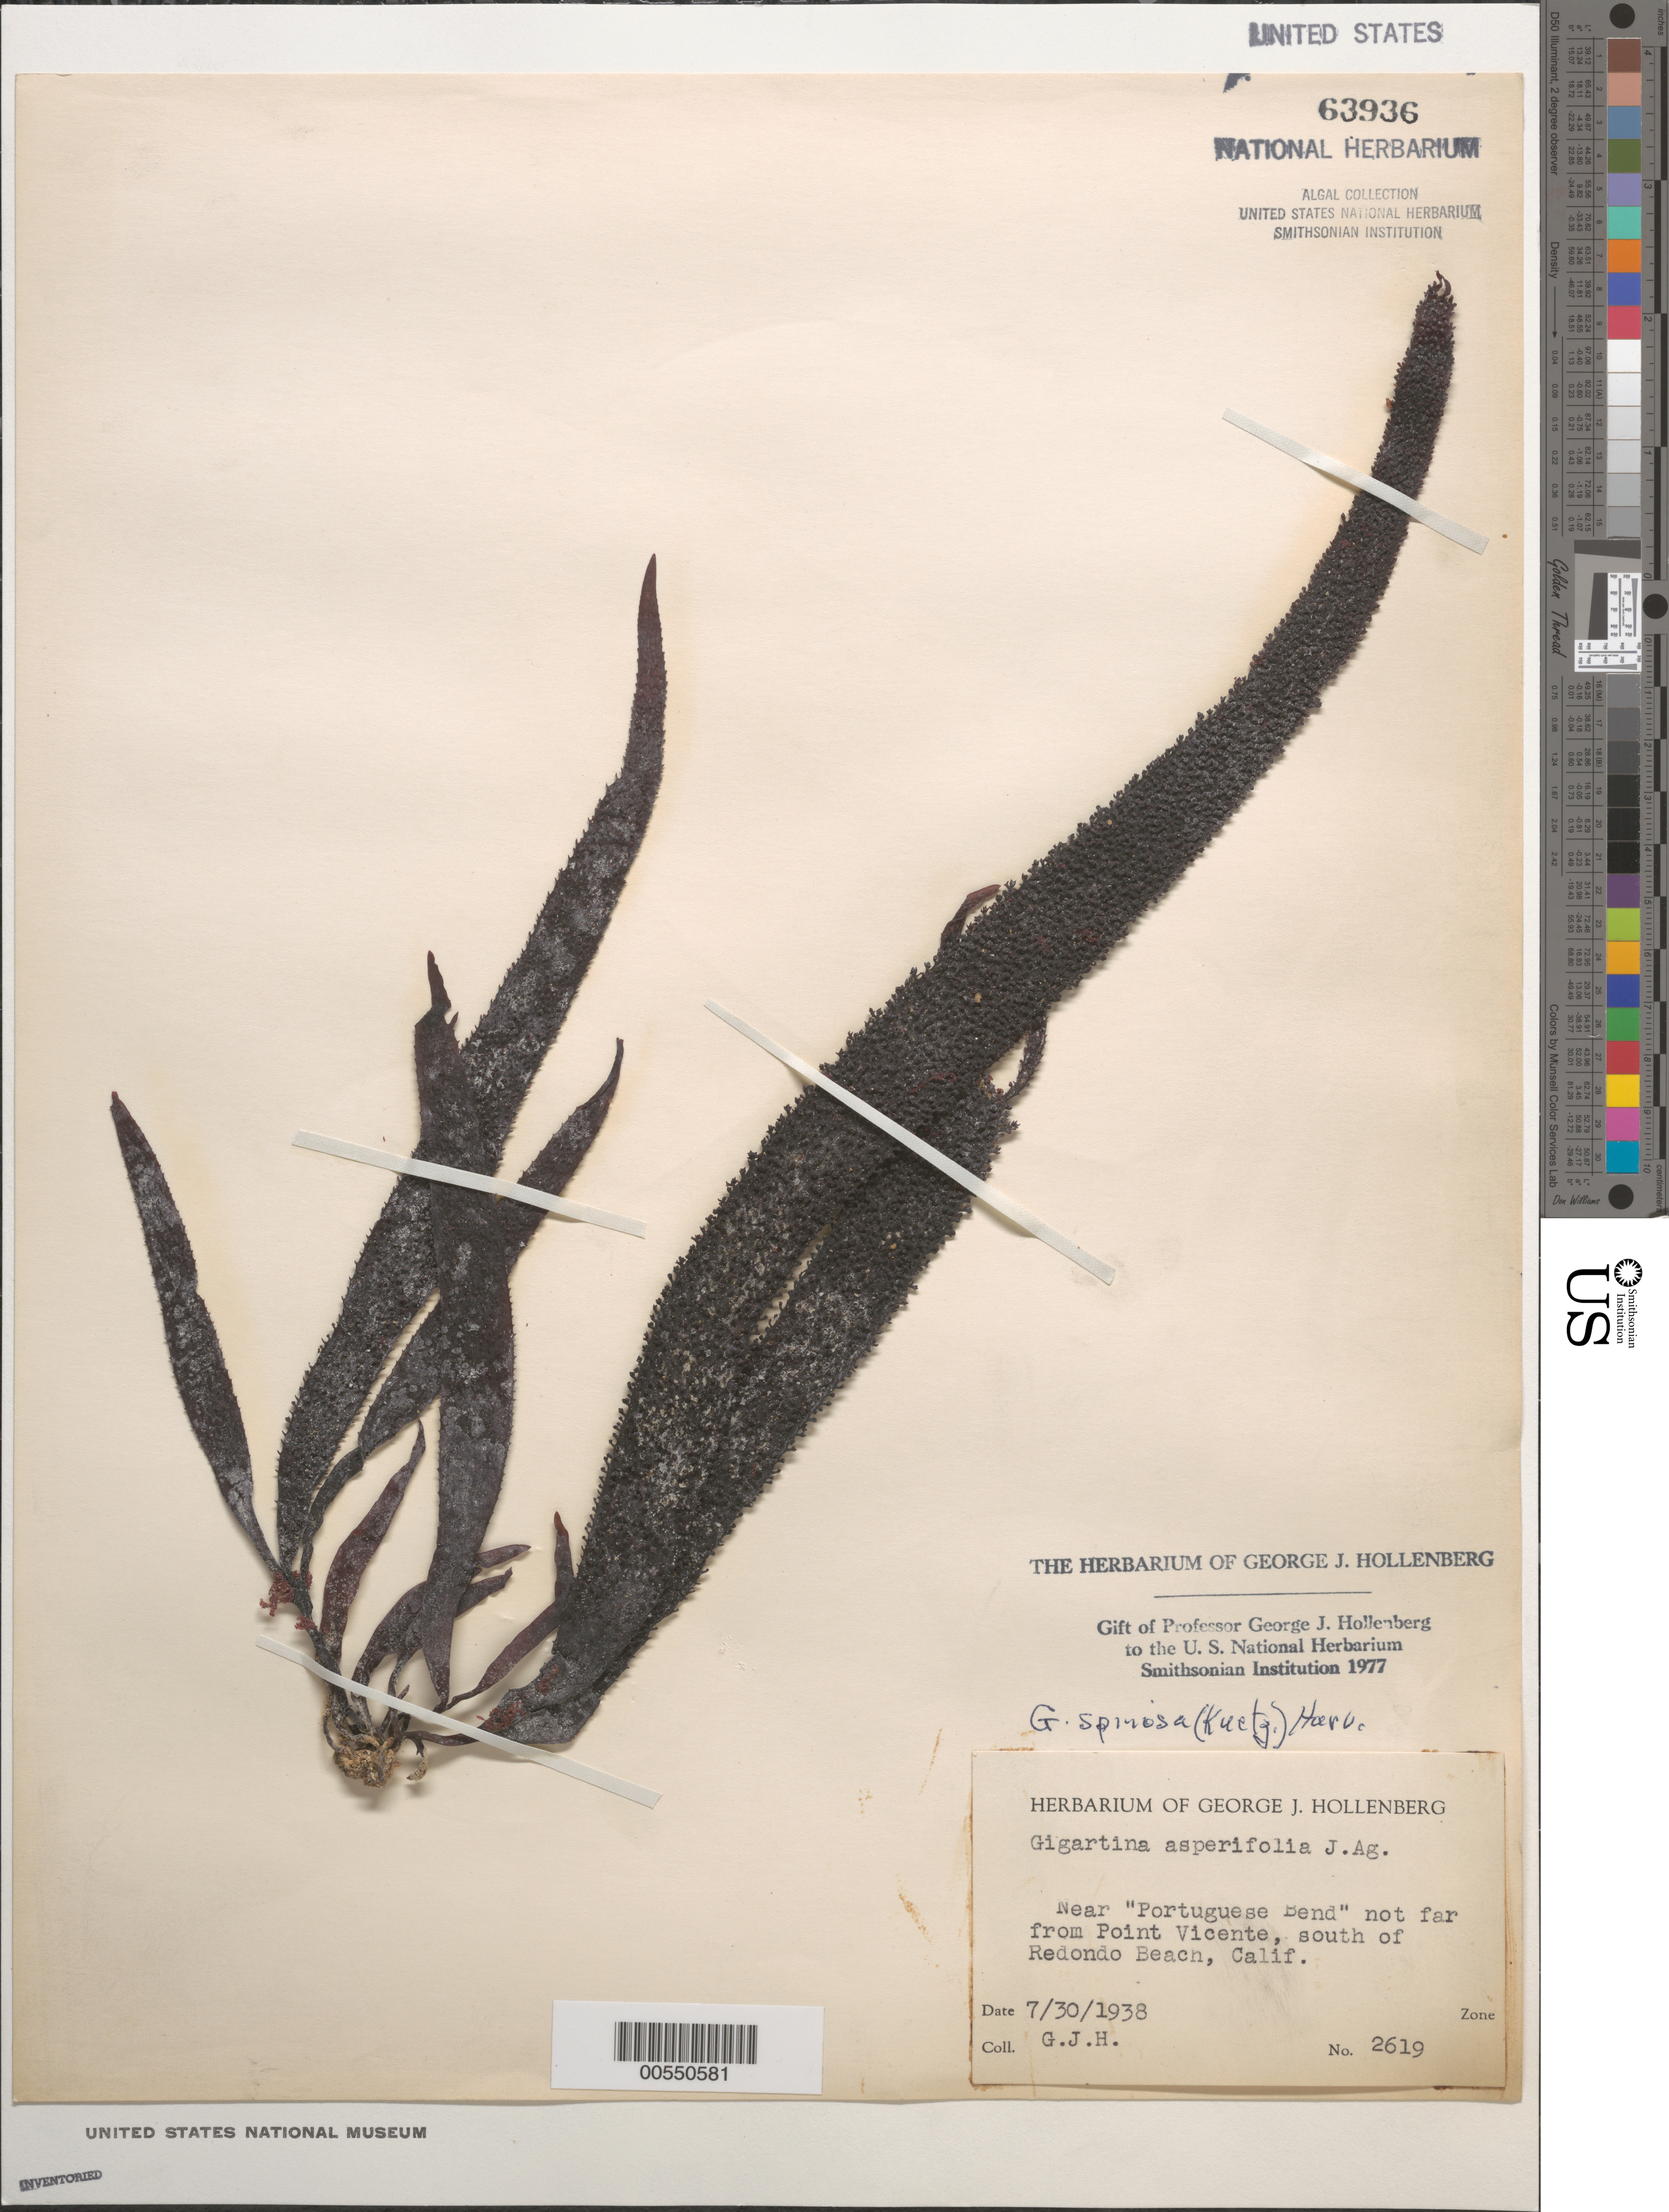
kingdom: Plantae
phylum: Rhodophyta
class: Florideophyceae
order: Gigartinales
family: Gigartinaceae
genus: Chondracanthus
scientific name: Chondracanthus spinosus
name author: (Kütz.) Guiry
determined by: Algae name updating Project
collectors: G. Hollenberg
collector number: GJH 2619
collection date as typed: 30 Jul 1938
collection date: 1938-07-30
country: United States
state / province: California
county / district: Los Angeles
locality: Near Portuguese Bend near Point Vicente, south of Redondo Beach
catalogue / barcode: US 63936